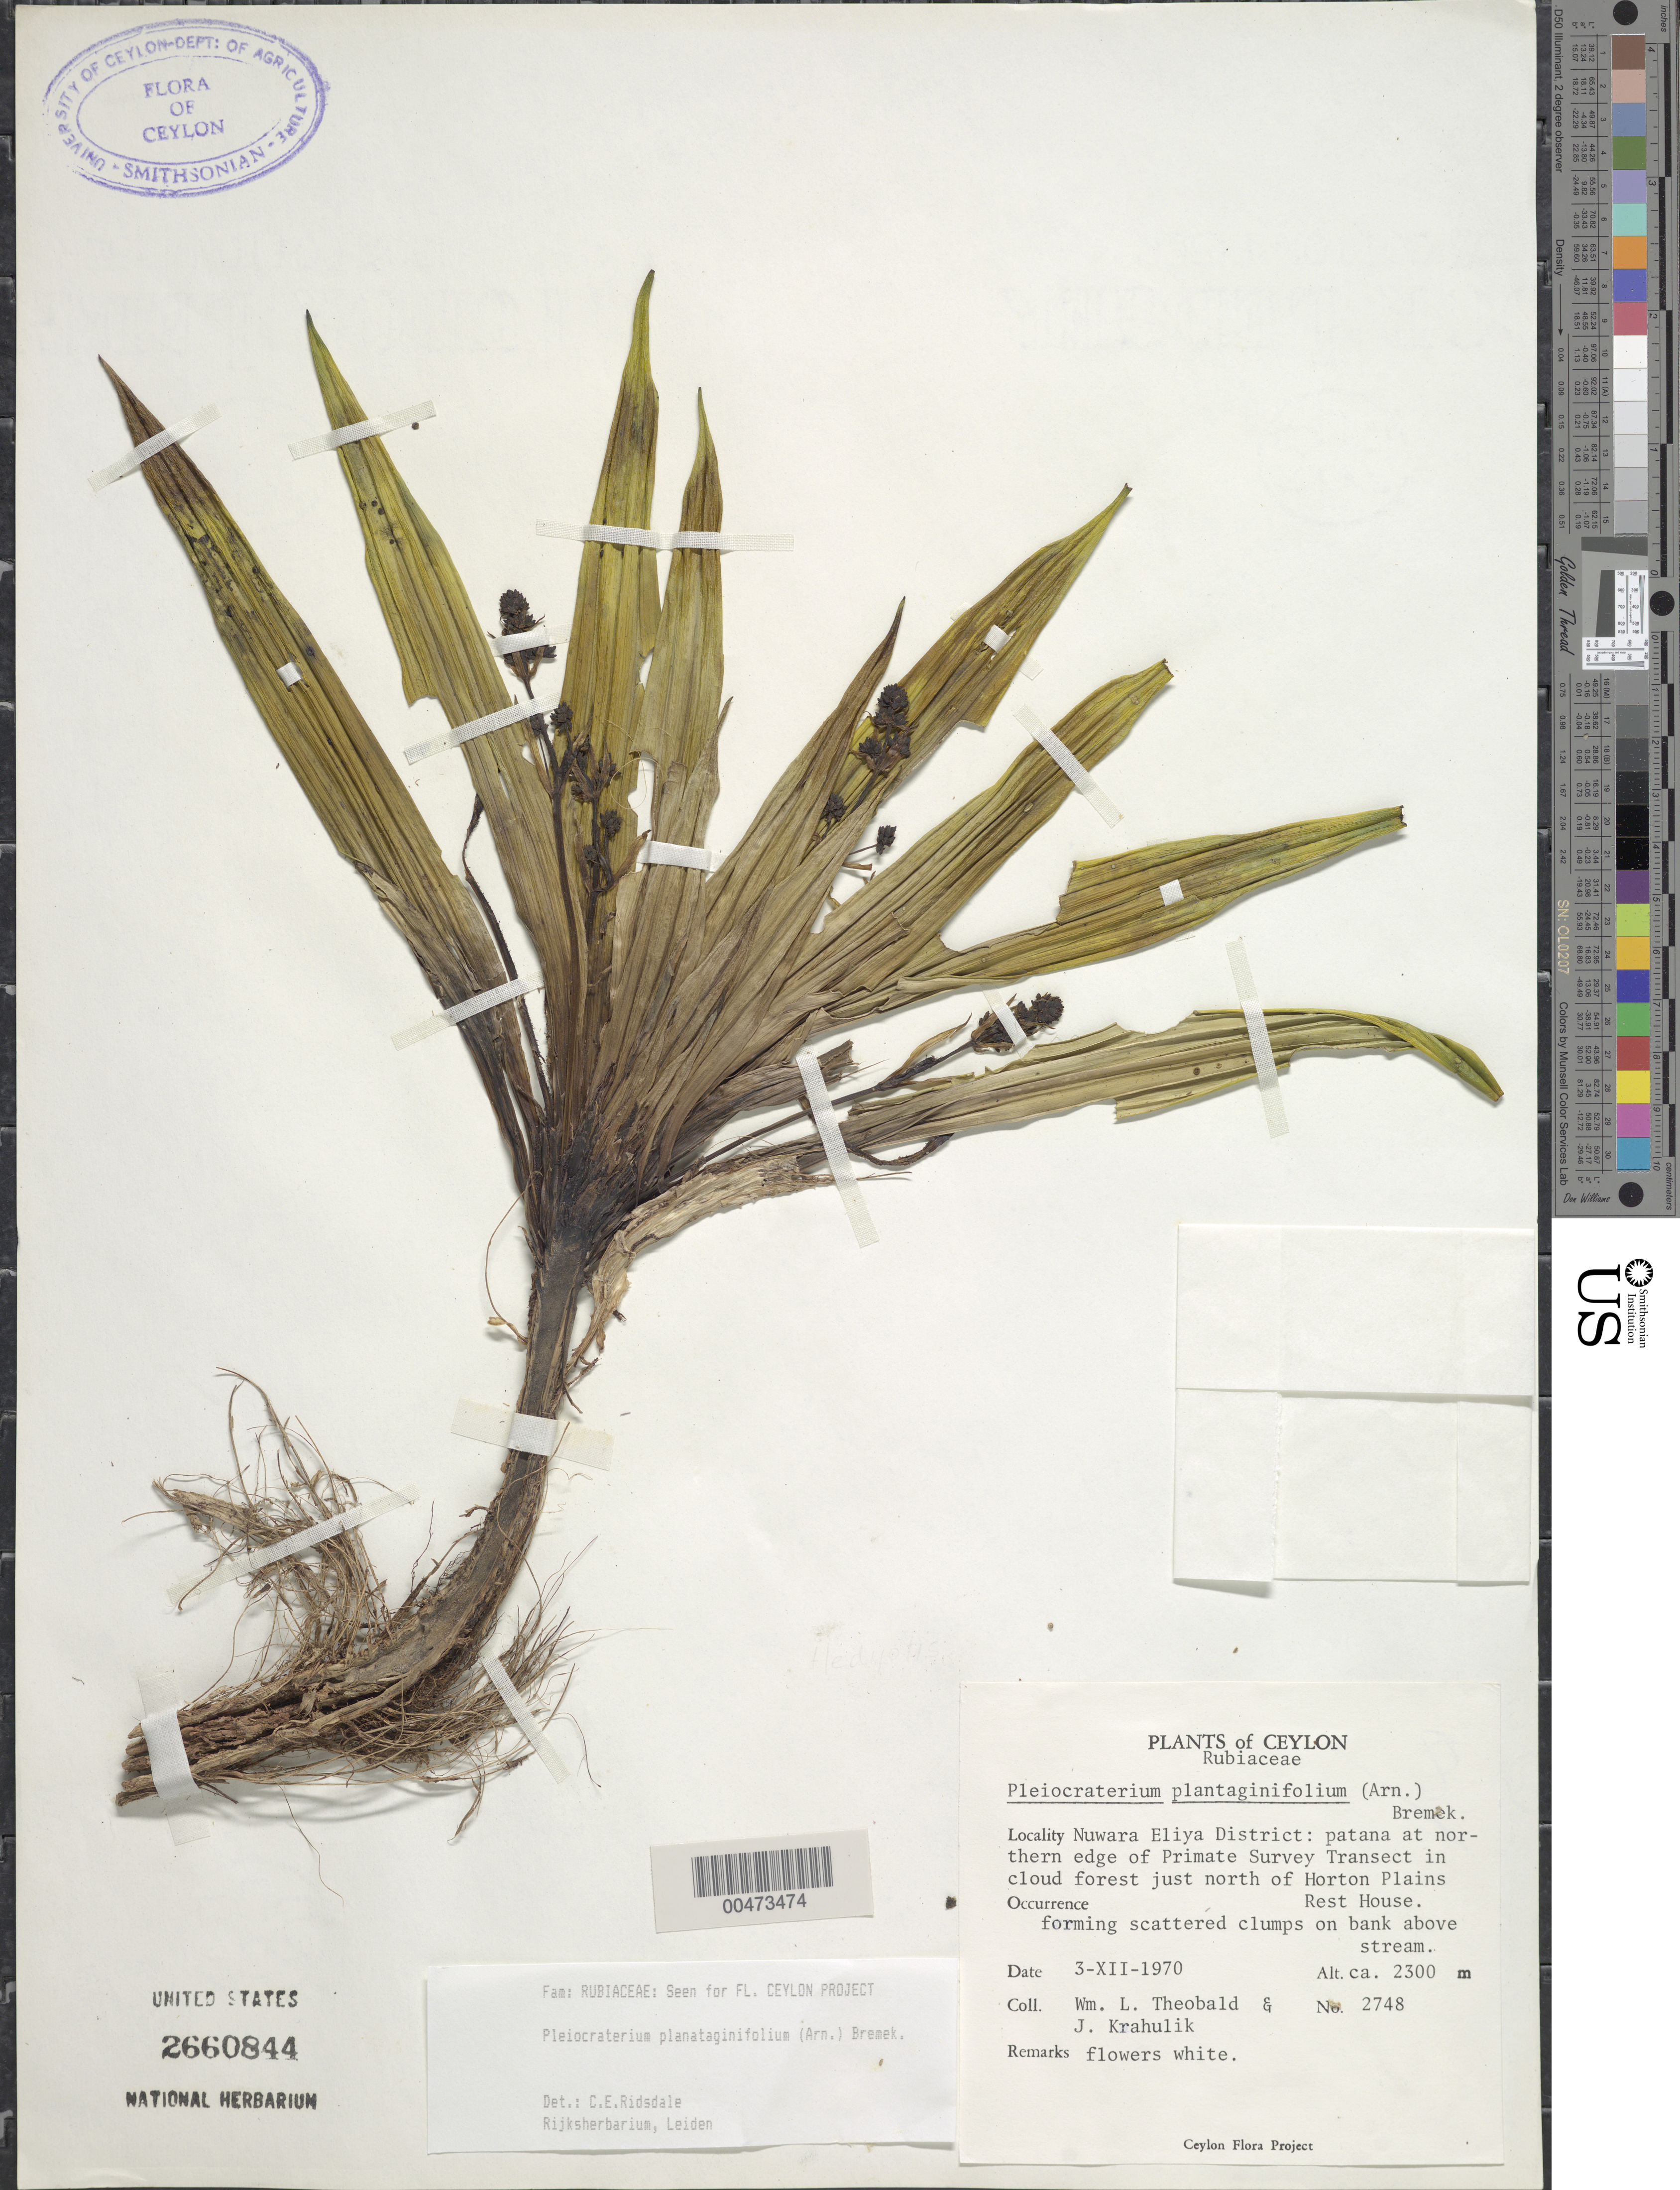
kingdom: Plantae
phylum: Tracheophyta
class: Magnoliopsida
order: Gentianales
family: Rubiaceae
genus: Pleiocraterium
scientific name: Pleiocraterium planataginifolium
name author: (Arn.) Bremek.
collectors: W. Theobald & J. Krahulik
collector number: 2748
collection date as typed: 03 Dec 1970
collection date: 1970-12-03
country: Sri Lanka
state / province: Central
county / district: Nuwara Eliya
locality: N edge of Primate Survey Transect just N of Horton Plains Rest House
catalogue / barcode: US 2660844